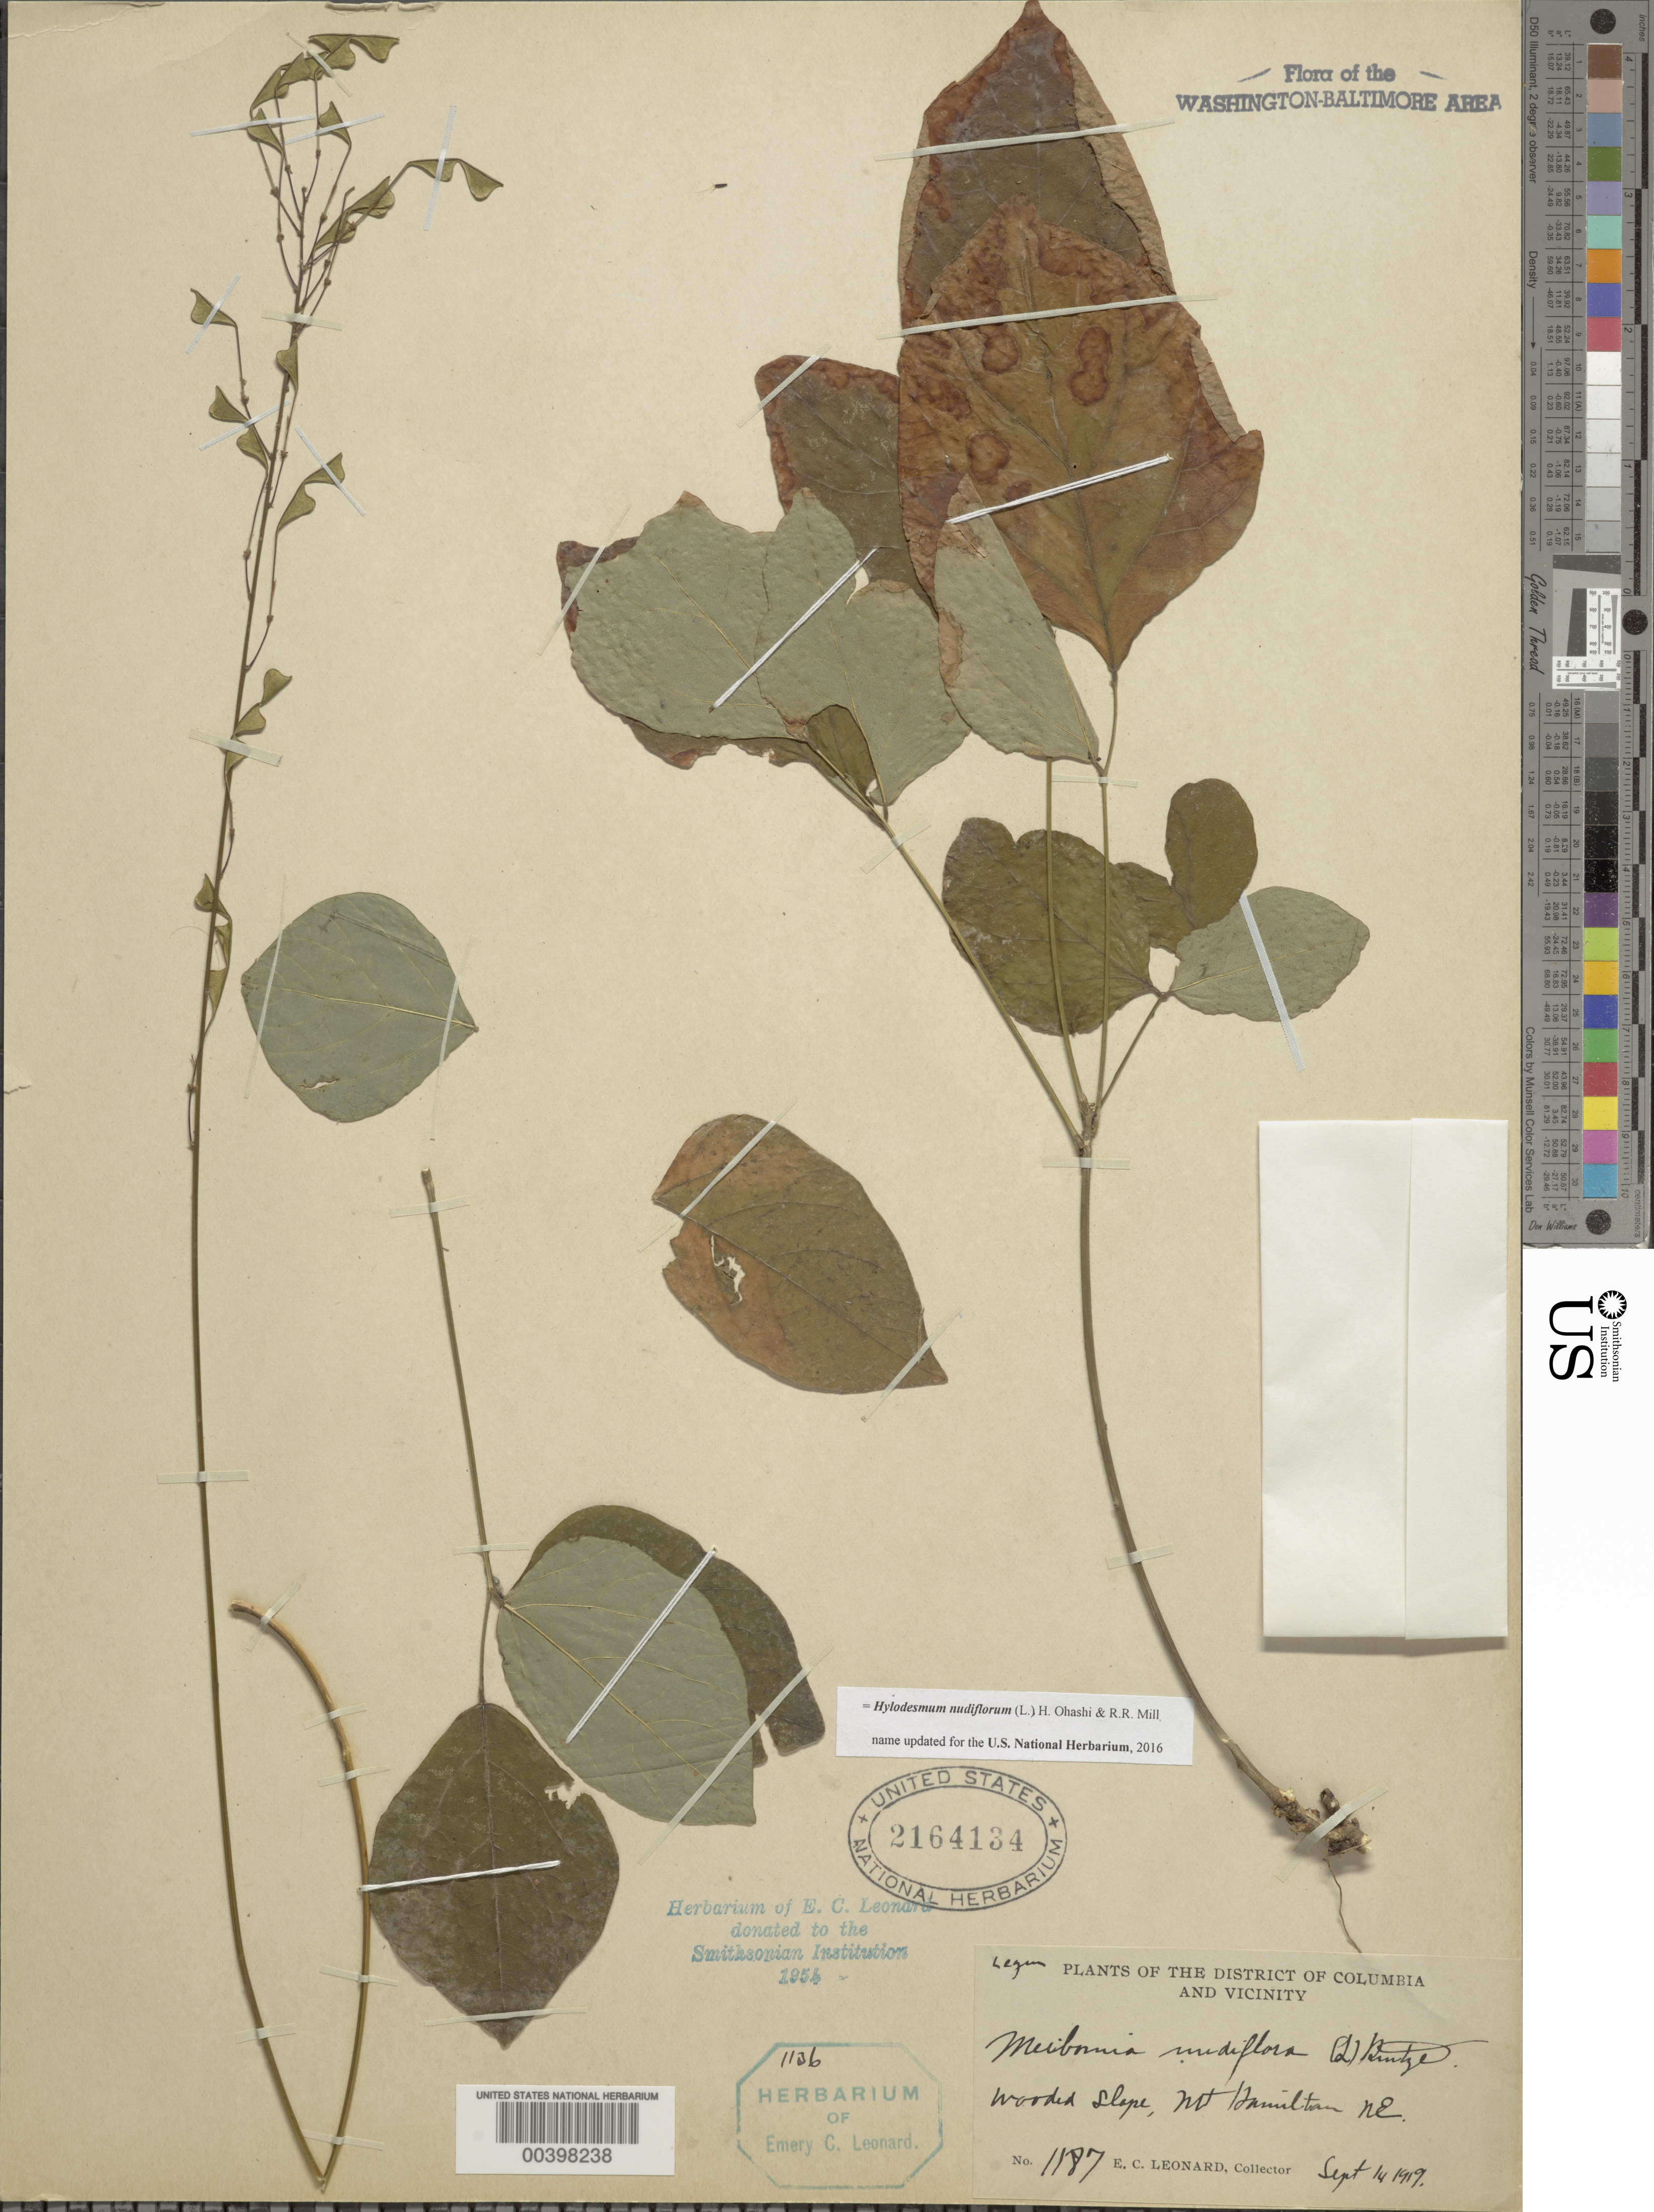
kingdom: Plantae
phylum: Tracheophyta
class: Magnoliopsida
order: Fabales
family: Fabaceae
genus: Hylodesmum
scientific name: Hylodesmum nudiflorum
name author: (L.) H. Ohashi & R.R. Mill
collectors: E. C. Leonard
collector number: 1187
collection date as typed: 14 Sep 1919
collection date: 1919-09-14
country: United States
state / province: District of Columbia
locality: Mount Hamilton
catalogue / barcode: US 2164134